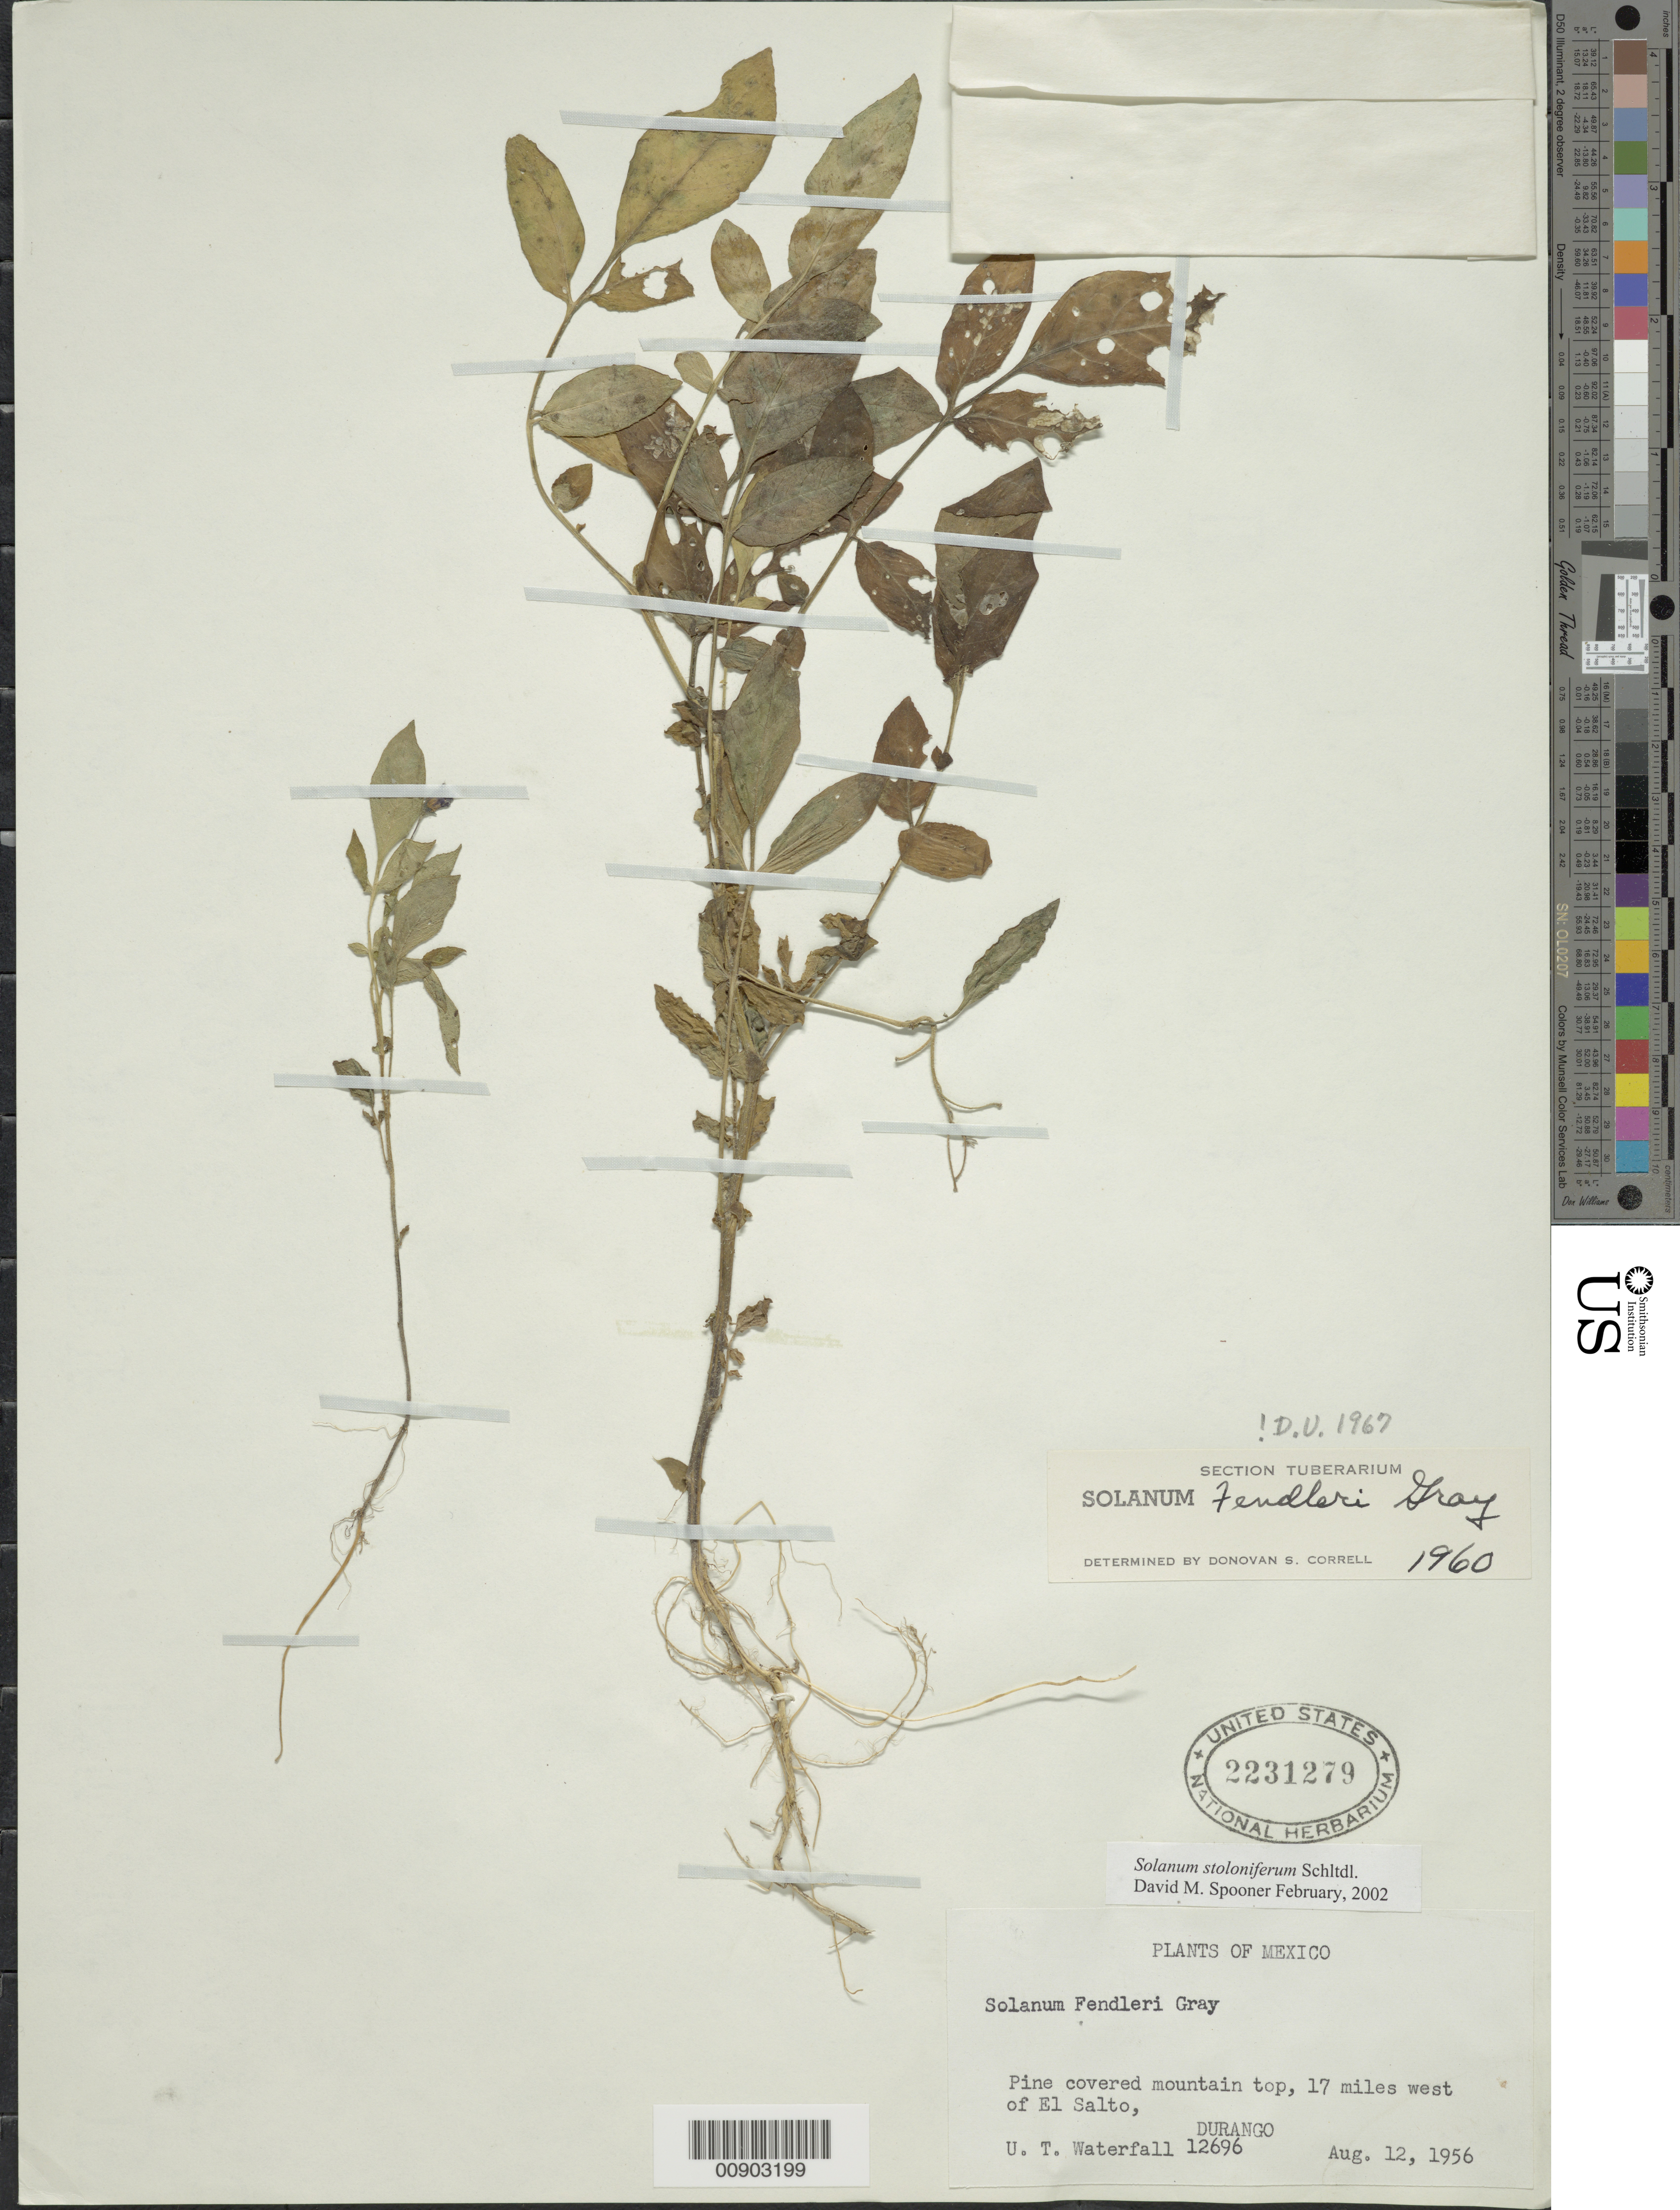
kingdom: Plantae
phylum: Tracheophyta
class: Magnoliopsida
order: Solanales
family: Solanaceae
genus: Solanum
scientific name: Solanum stoloniferum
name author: Schltdl.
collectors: U. T. Waterfall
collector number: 12696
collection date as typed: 12 Aug 1956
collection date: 1956-08-12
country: Mexico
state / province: Durango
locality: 17 miles west of El Salto, Durango.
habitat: Pine covered mountain top.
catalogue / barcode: US 2231279